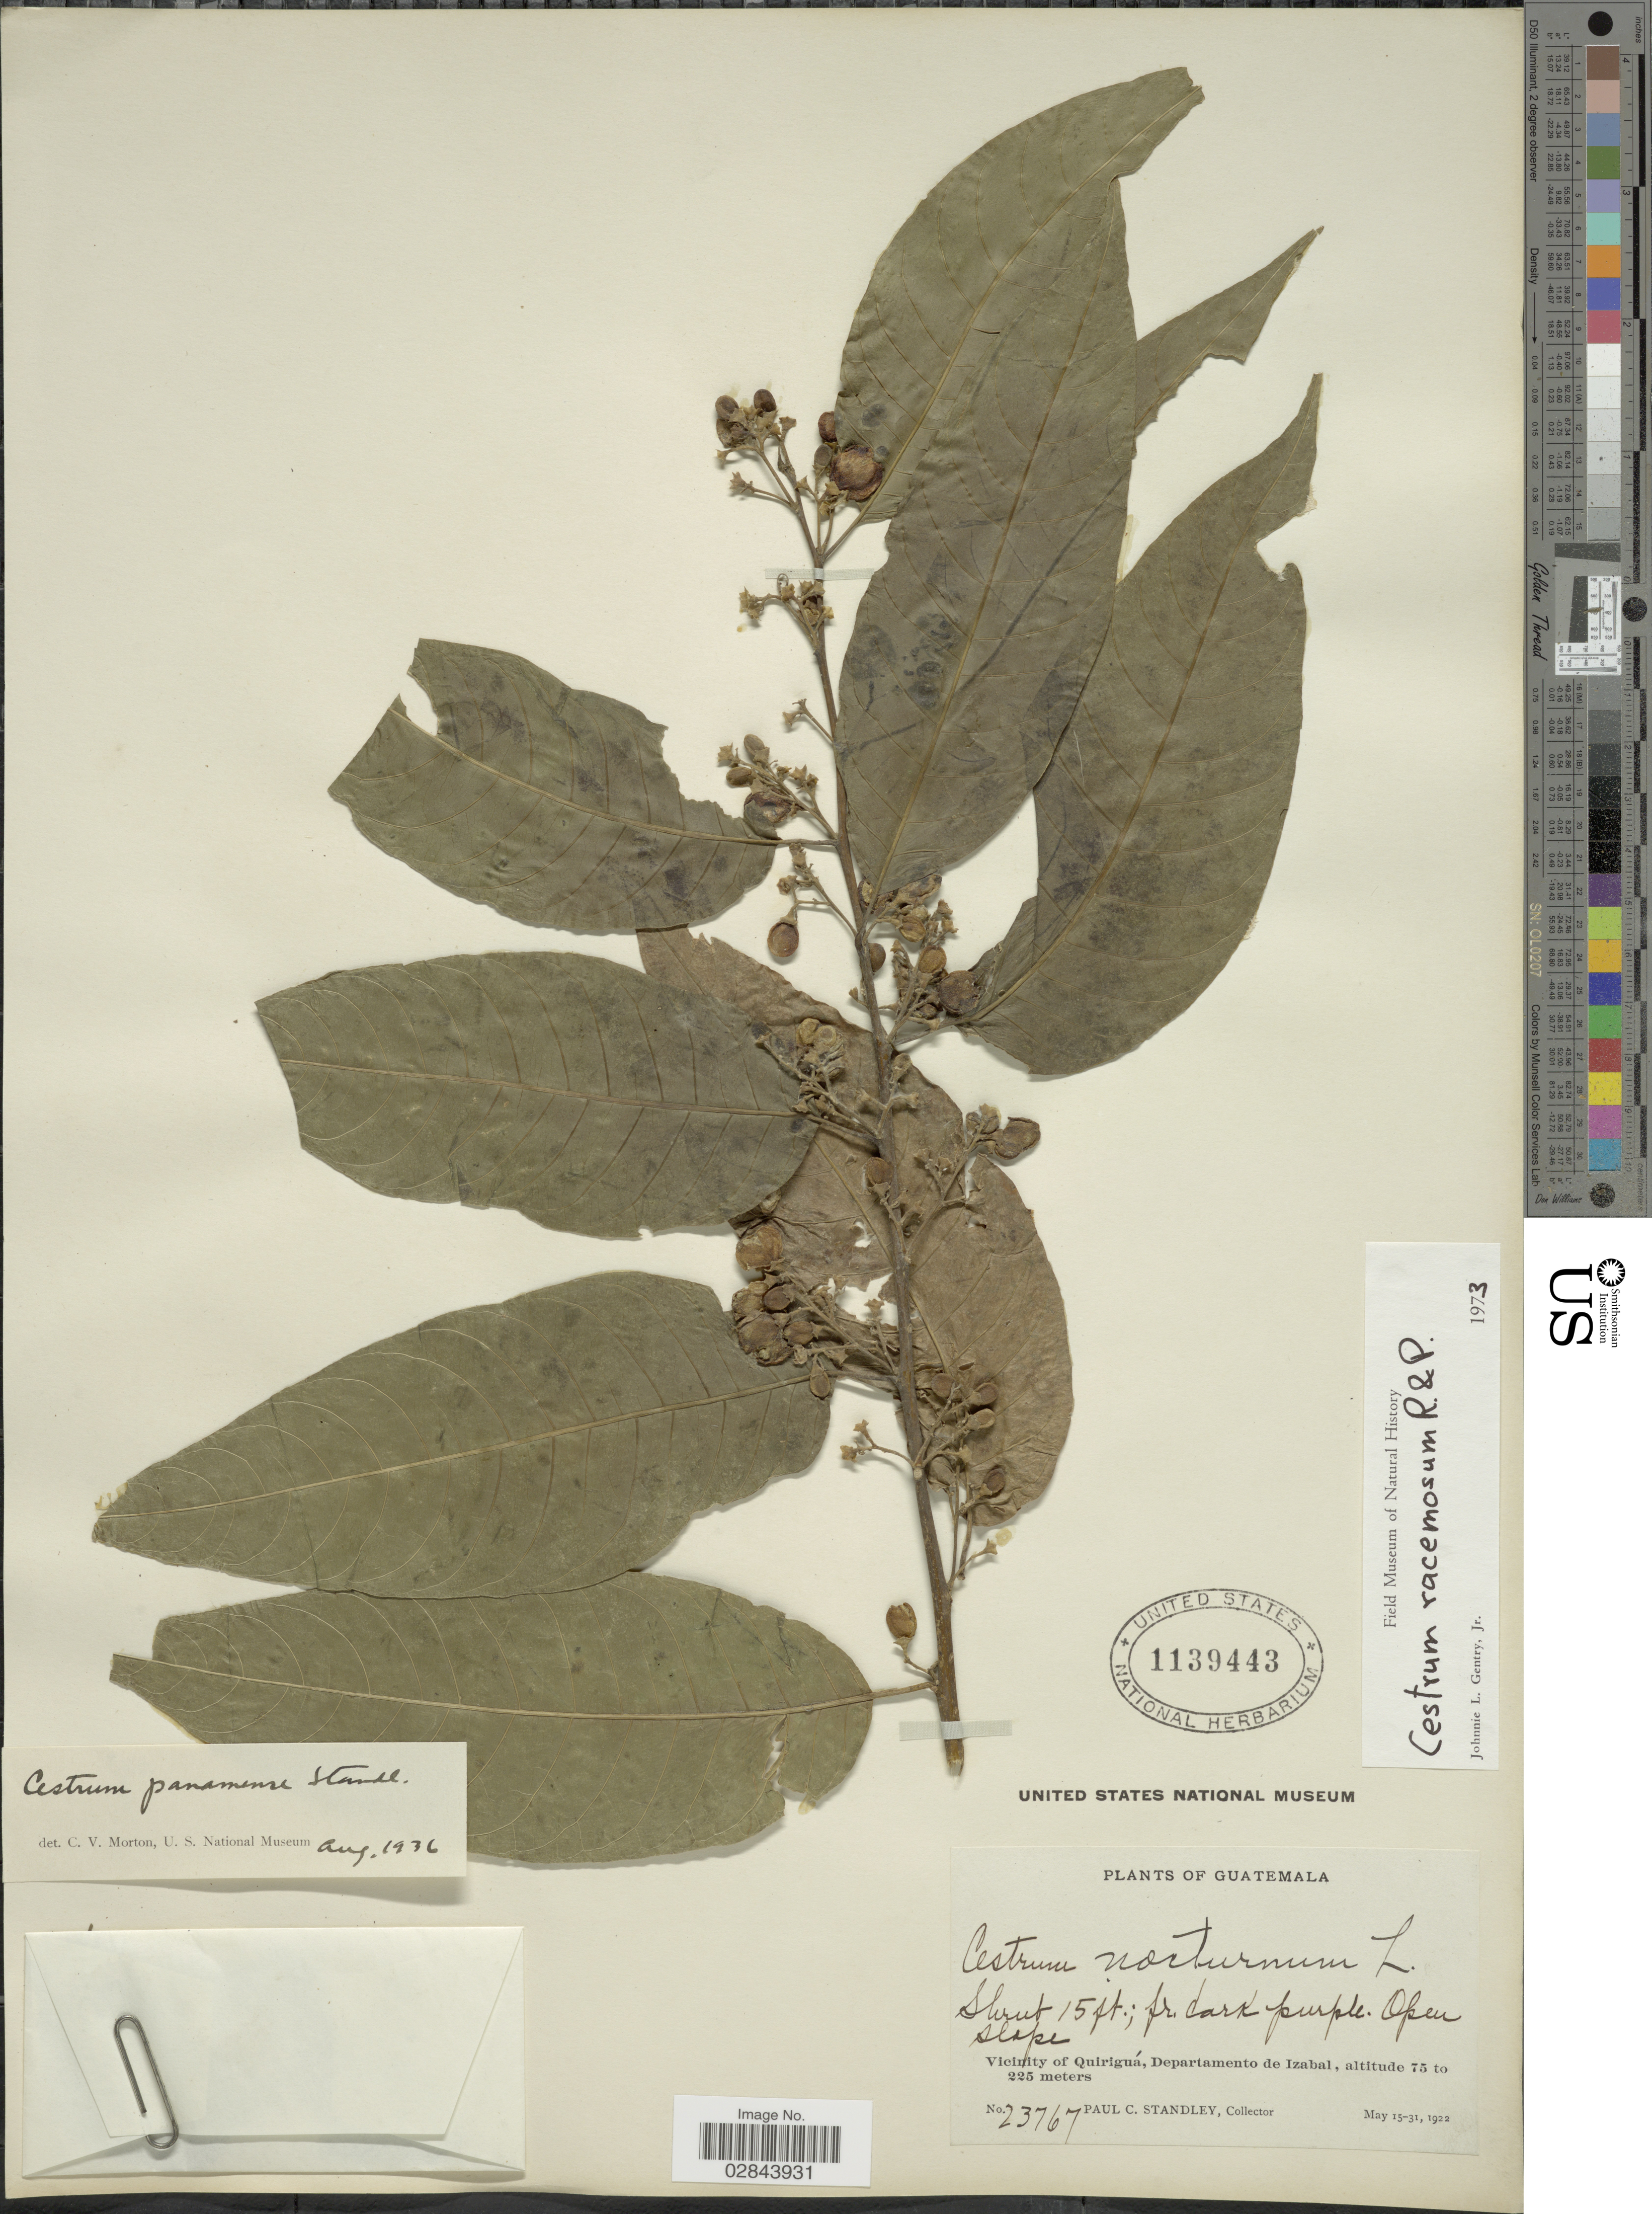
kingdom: Plantae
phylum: Tracheophyta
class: Magnoliopsida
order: Solanales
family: Solanaceae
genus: Cestrum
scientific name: Cestrum racemosum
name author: Ruiz & Pav.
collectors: P. C. Standley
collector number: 23767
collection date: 1922-05-15/1922-05-31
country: Guatemala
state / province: Izabal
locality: Vicinity of Quiriguá, Departamento de Izabal.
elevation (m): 75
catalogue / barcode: US 1139443